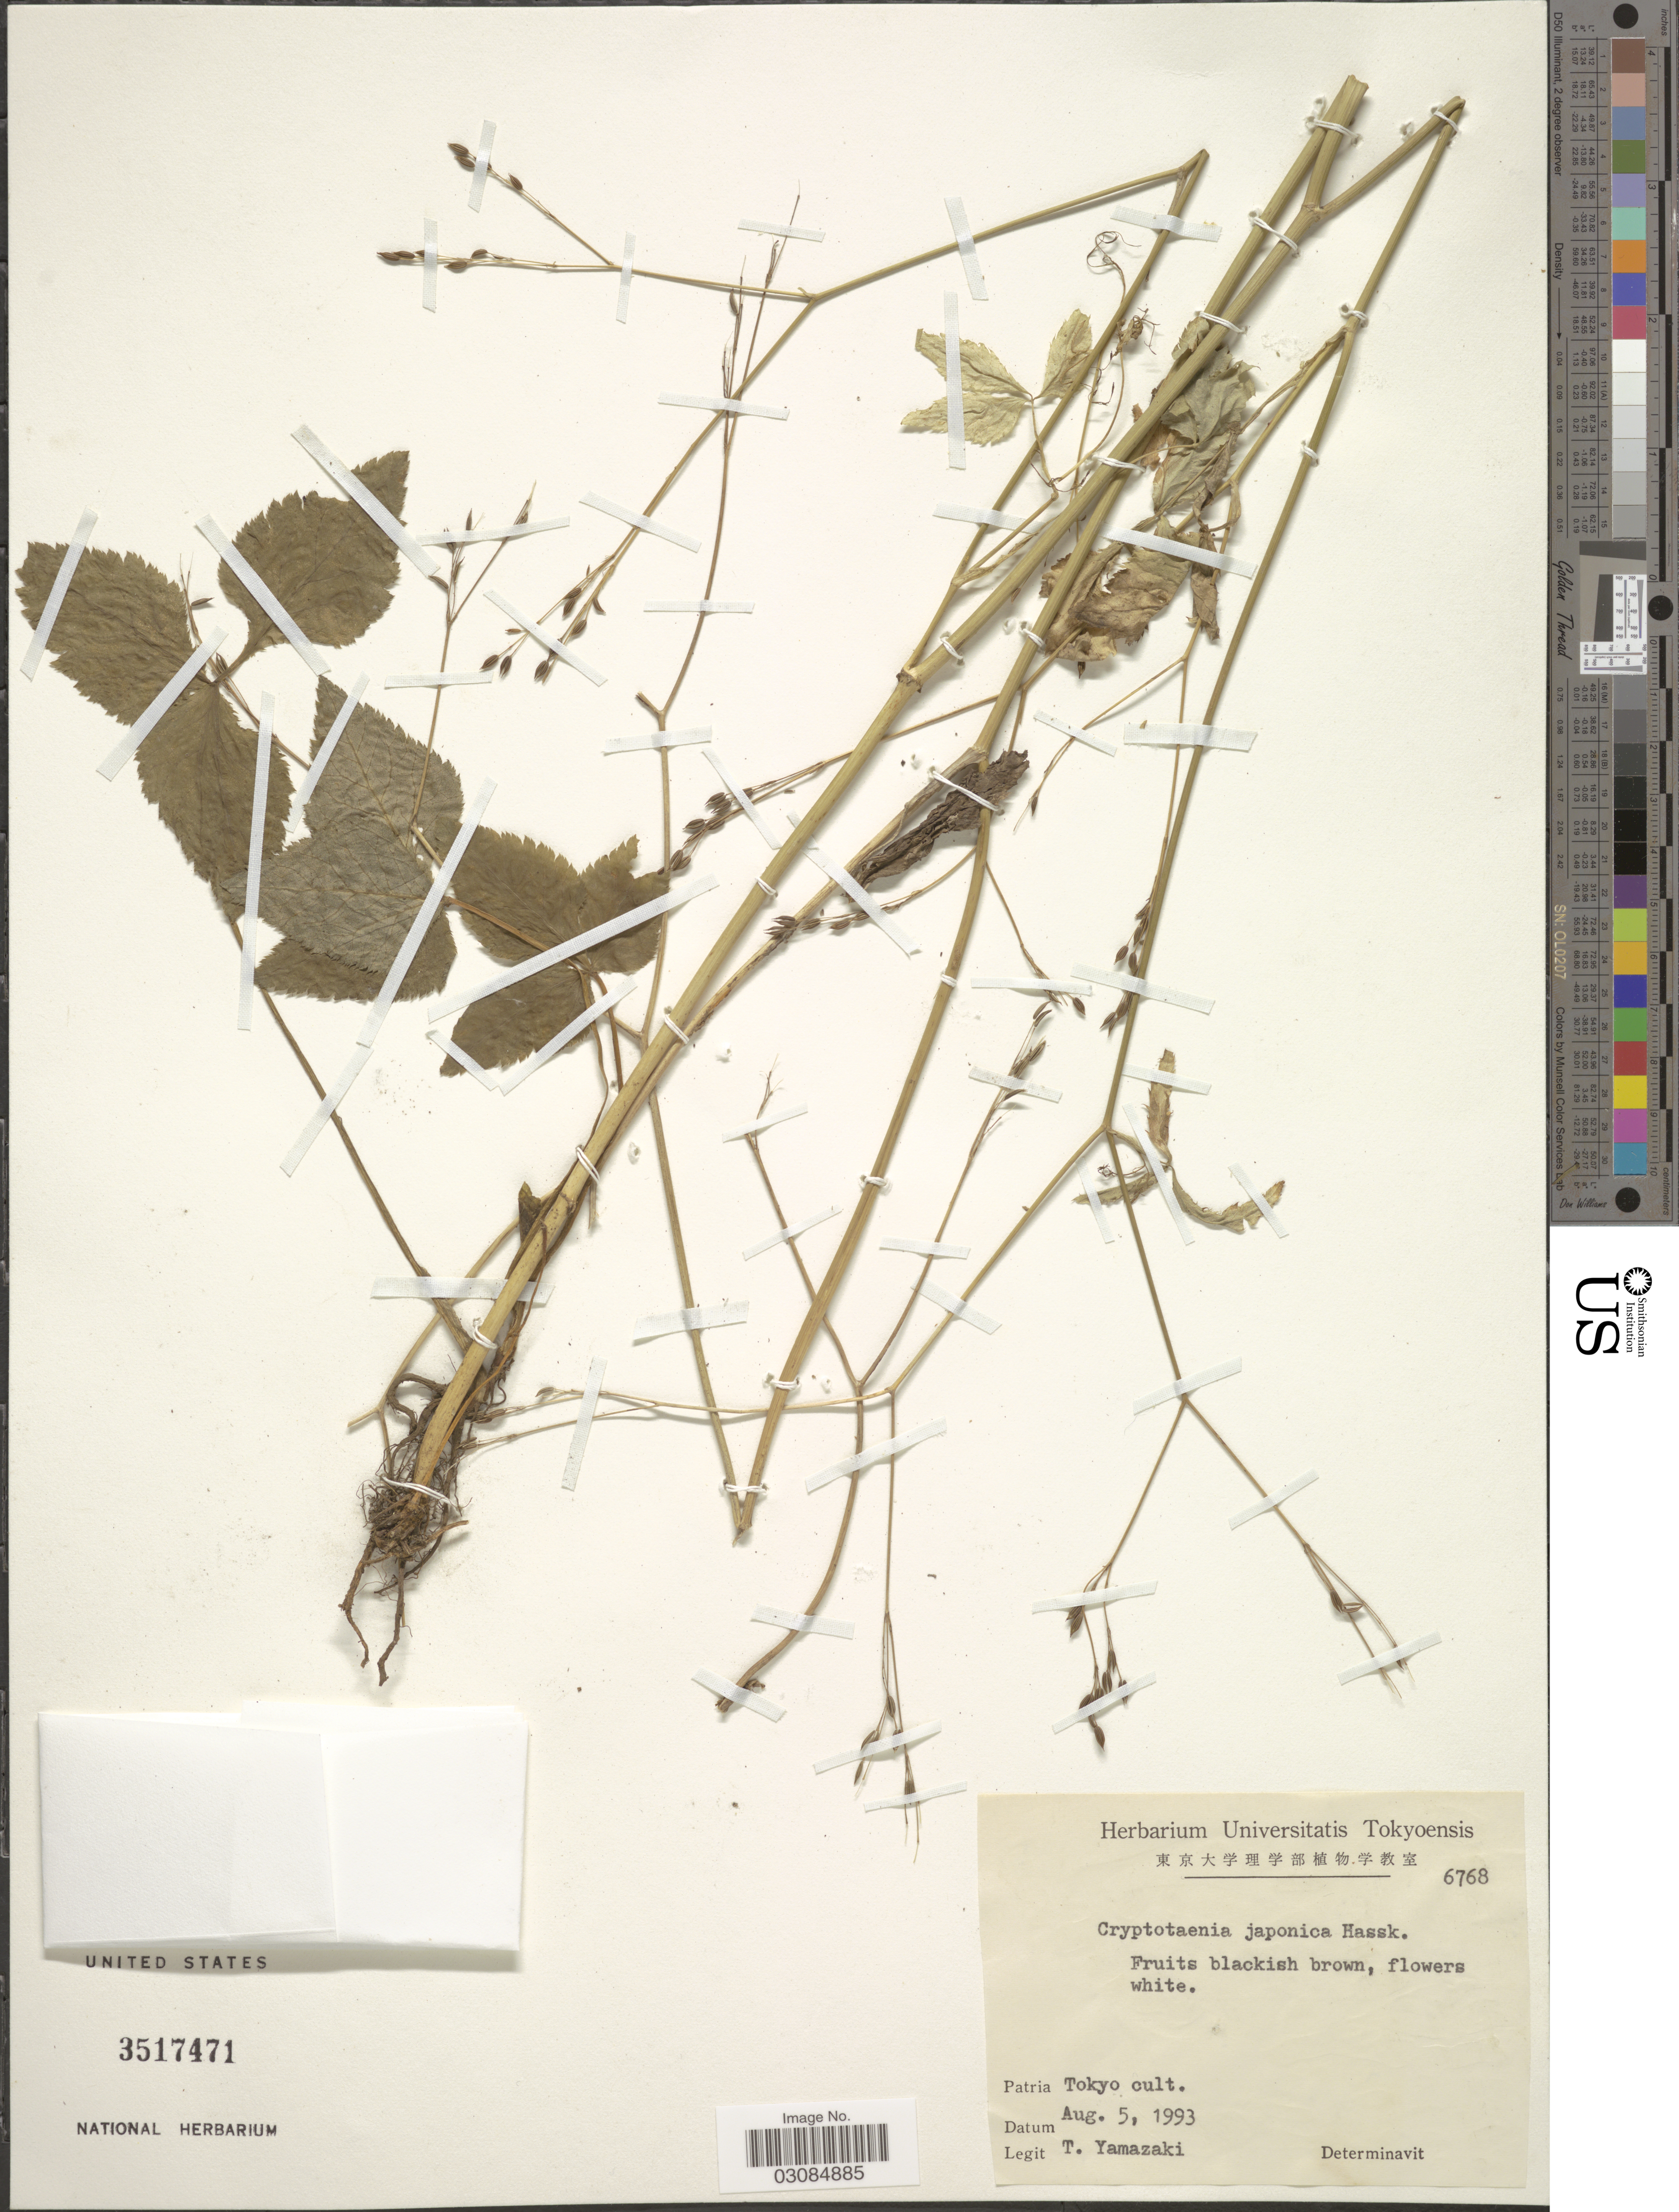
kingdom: Plantae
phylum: Tracheophyta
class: Magnoliopsida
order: Apiales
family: Apiaceae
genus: Cryptotaenia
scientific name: Cryptotaenia 10681280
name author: Hassk.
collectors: T. Yamazaki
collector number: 6768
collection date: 1993-08-05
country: Japan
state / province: Tokyo, Federal City of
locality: Tokyo.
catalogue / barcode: US 3517471